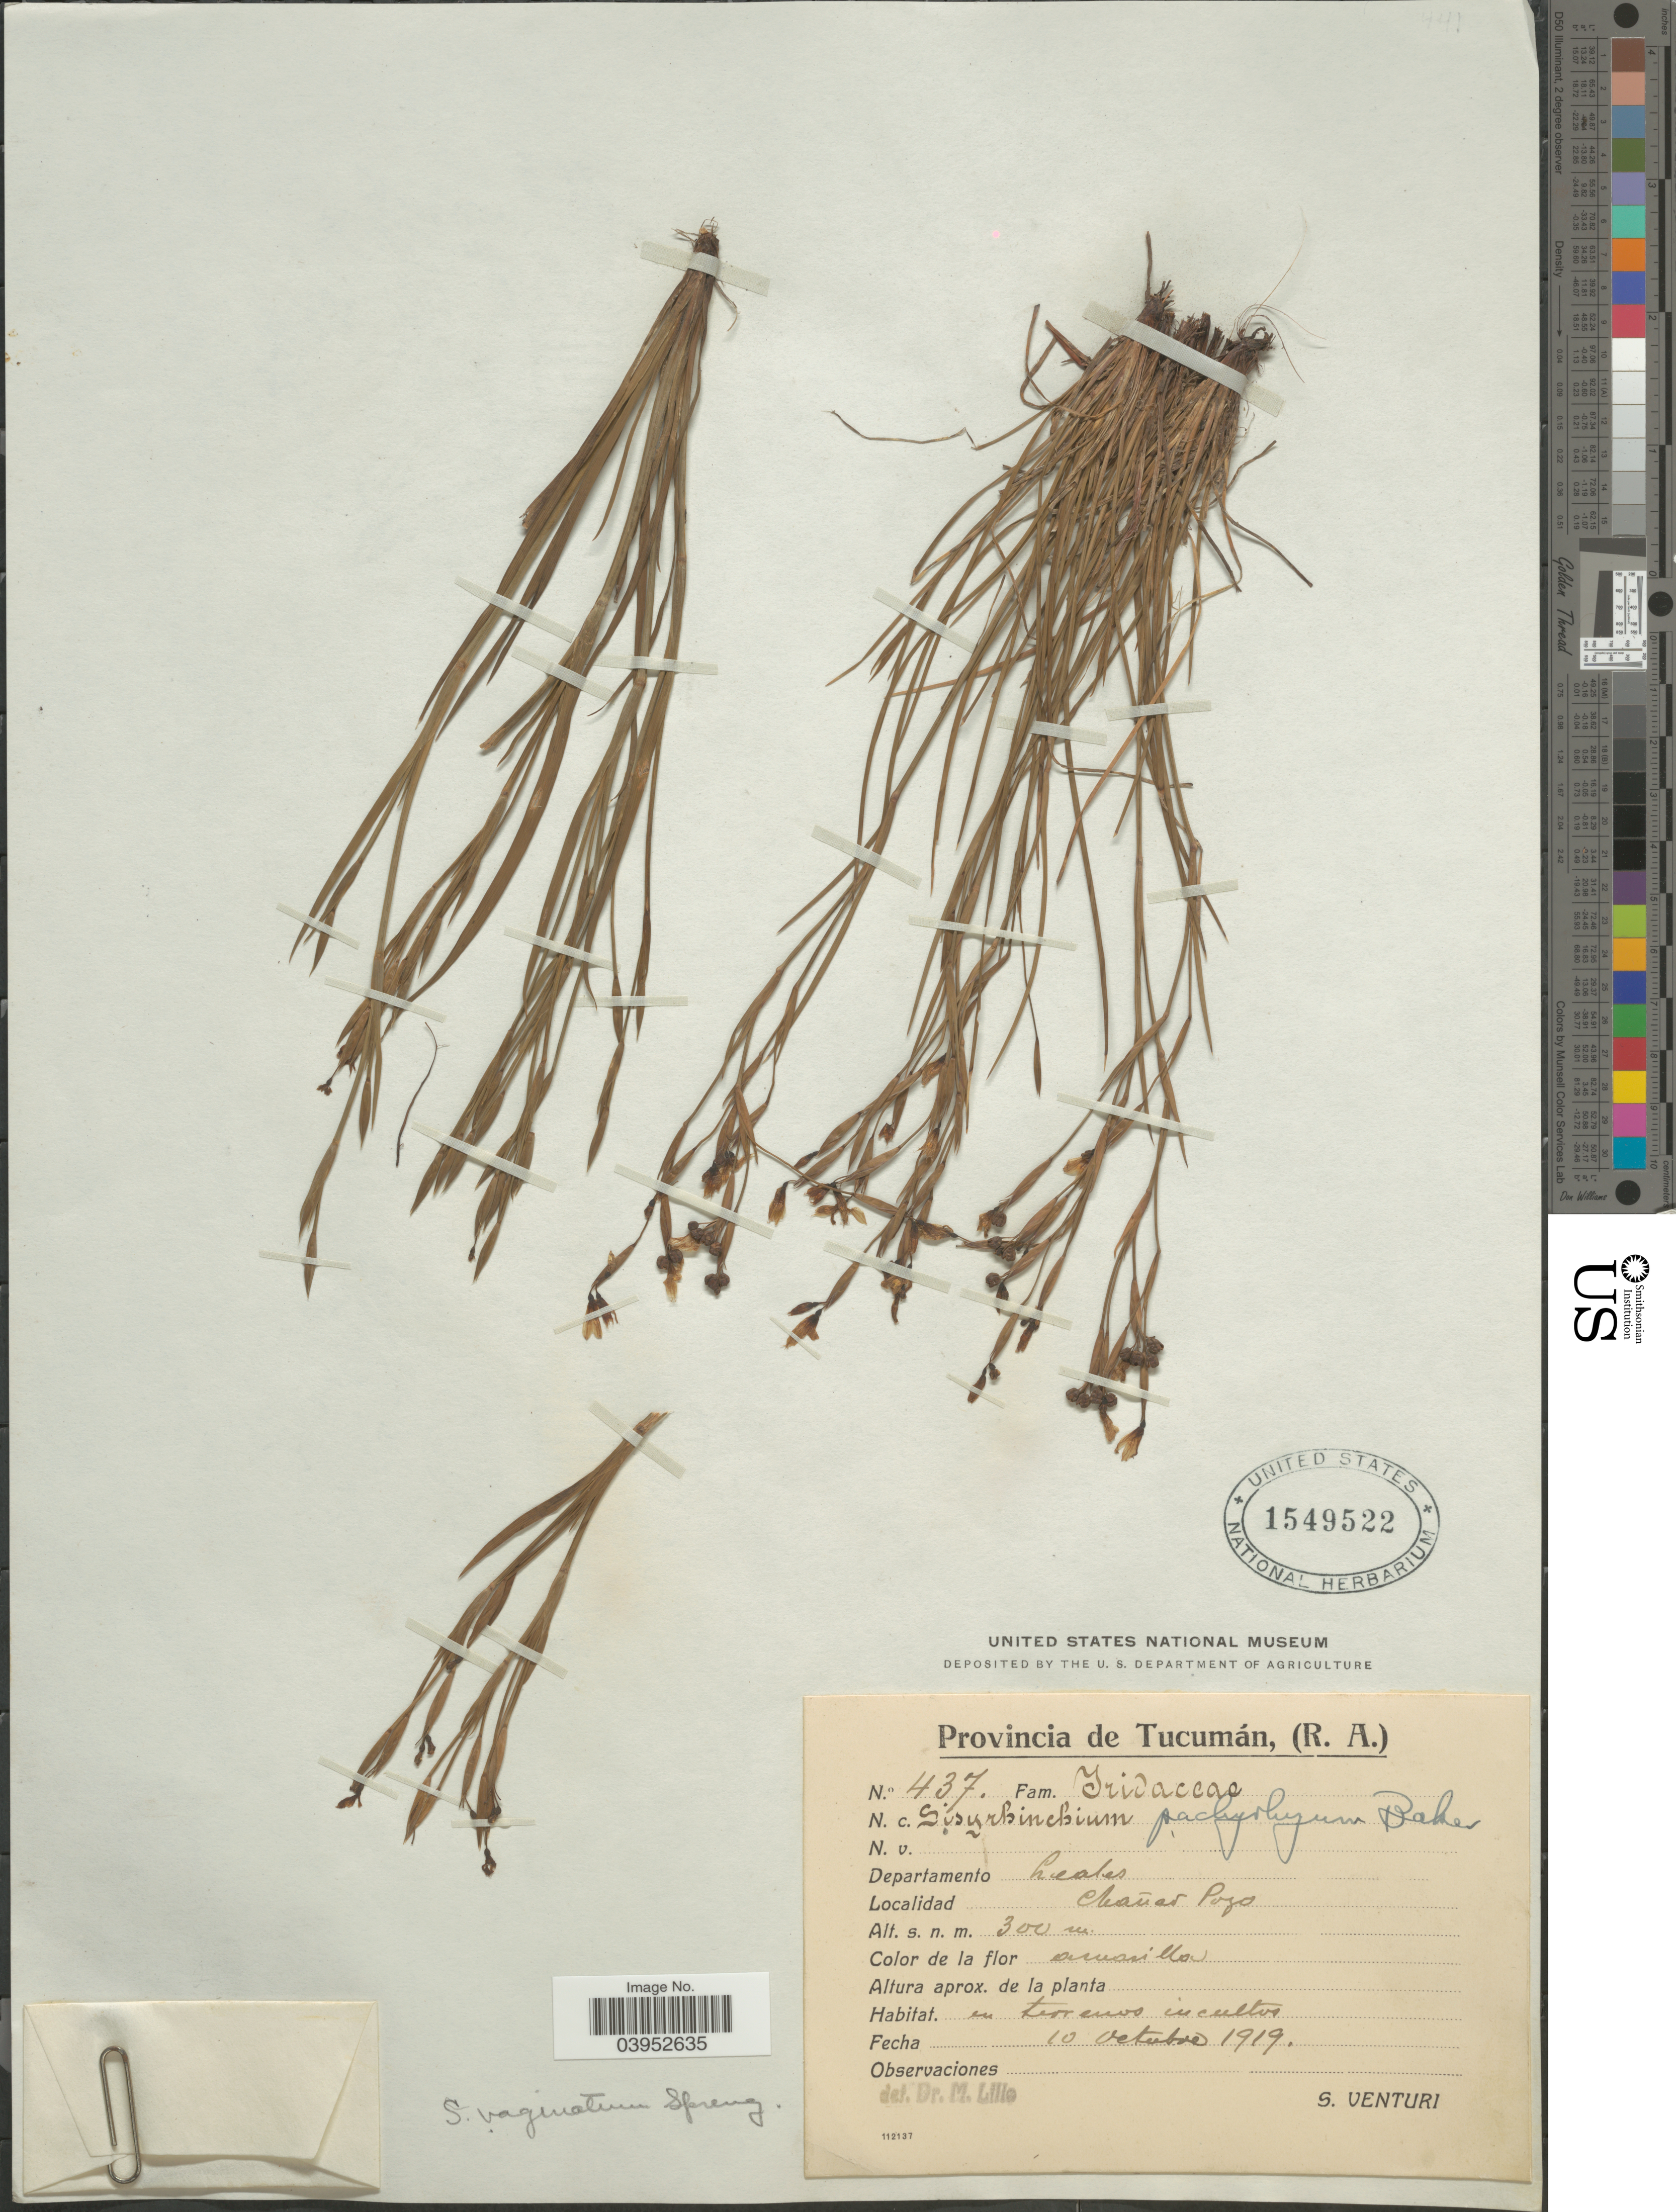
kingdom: Plantae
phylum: Tracheophyta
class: Liliopsida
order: Asparagales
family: Iridaceae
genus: Sisyrinchium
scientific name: Sisyrinchium vaginatum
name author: Spreng.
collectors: S. Venturi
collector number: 437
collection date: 1919-10-10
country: Argentina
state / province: Tucuman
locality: Departamento Leales. Chañar Pozo.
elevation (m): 300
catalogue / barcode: US 1549522